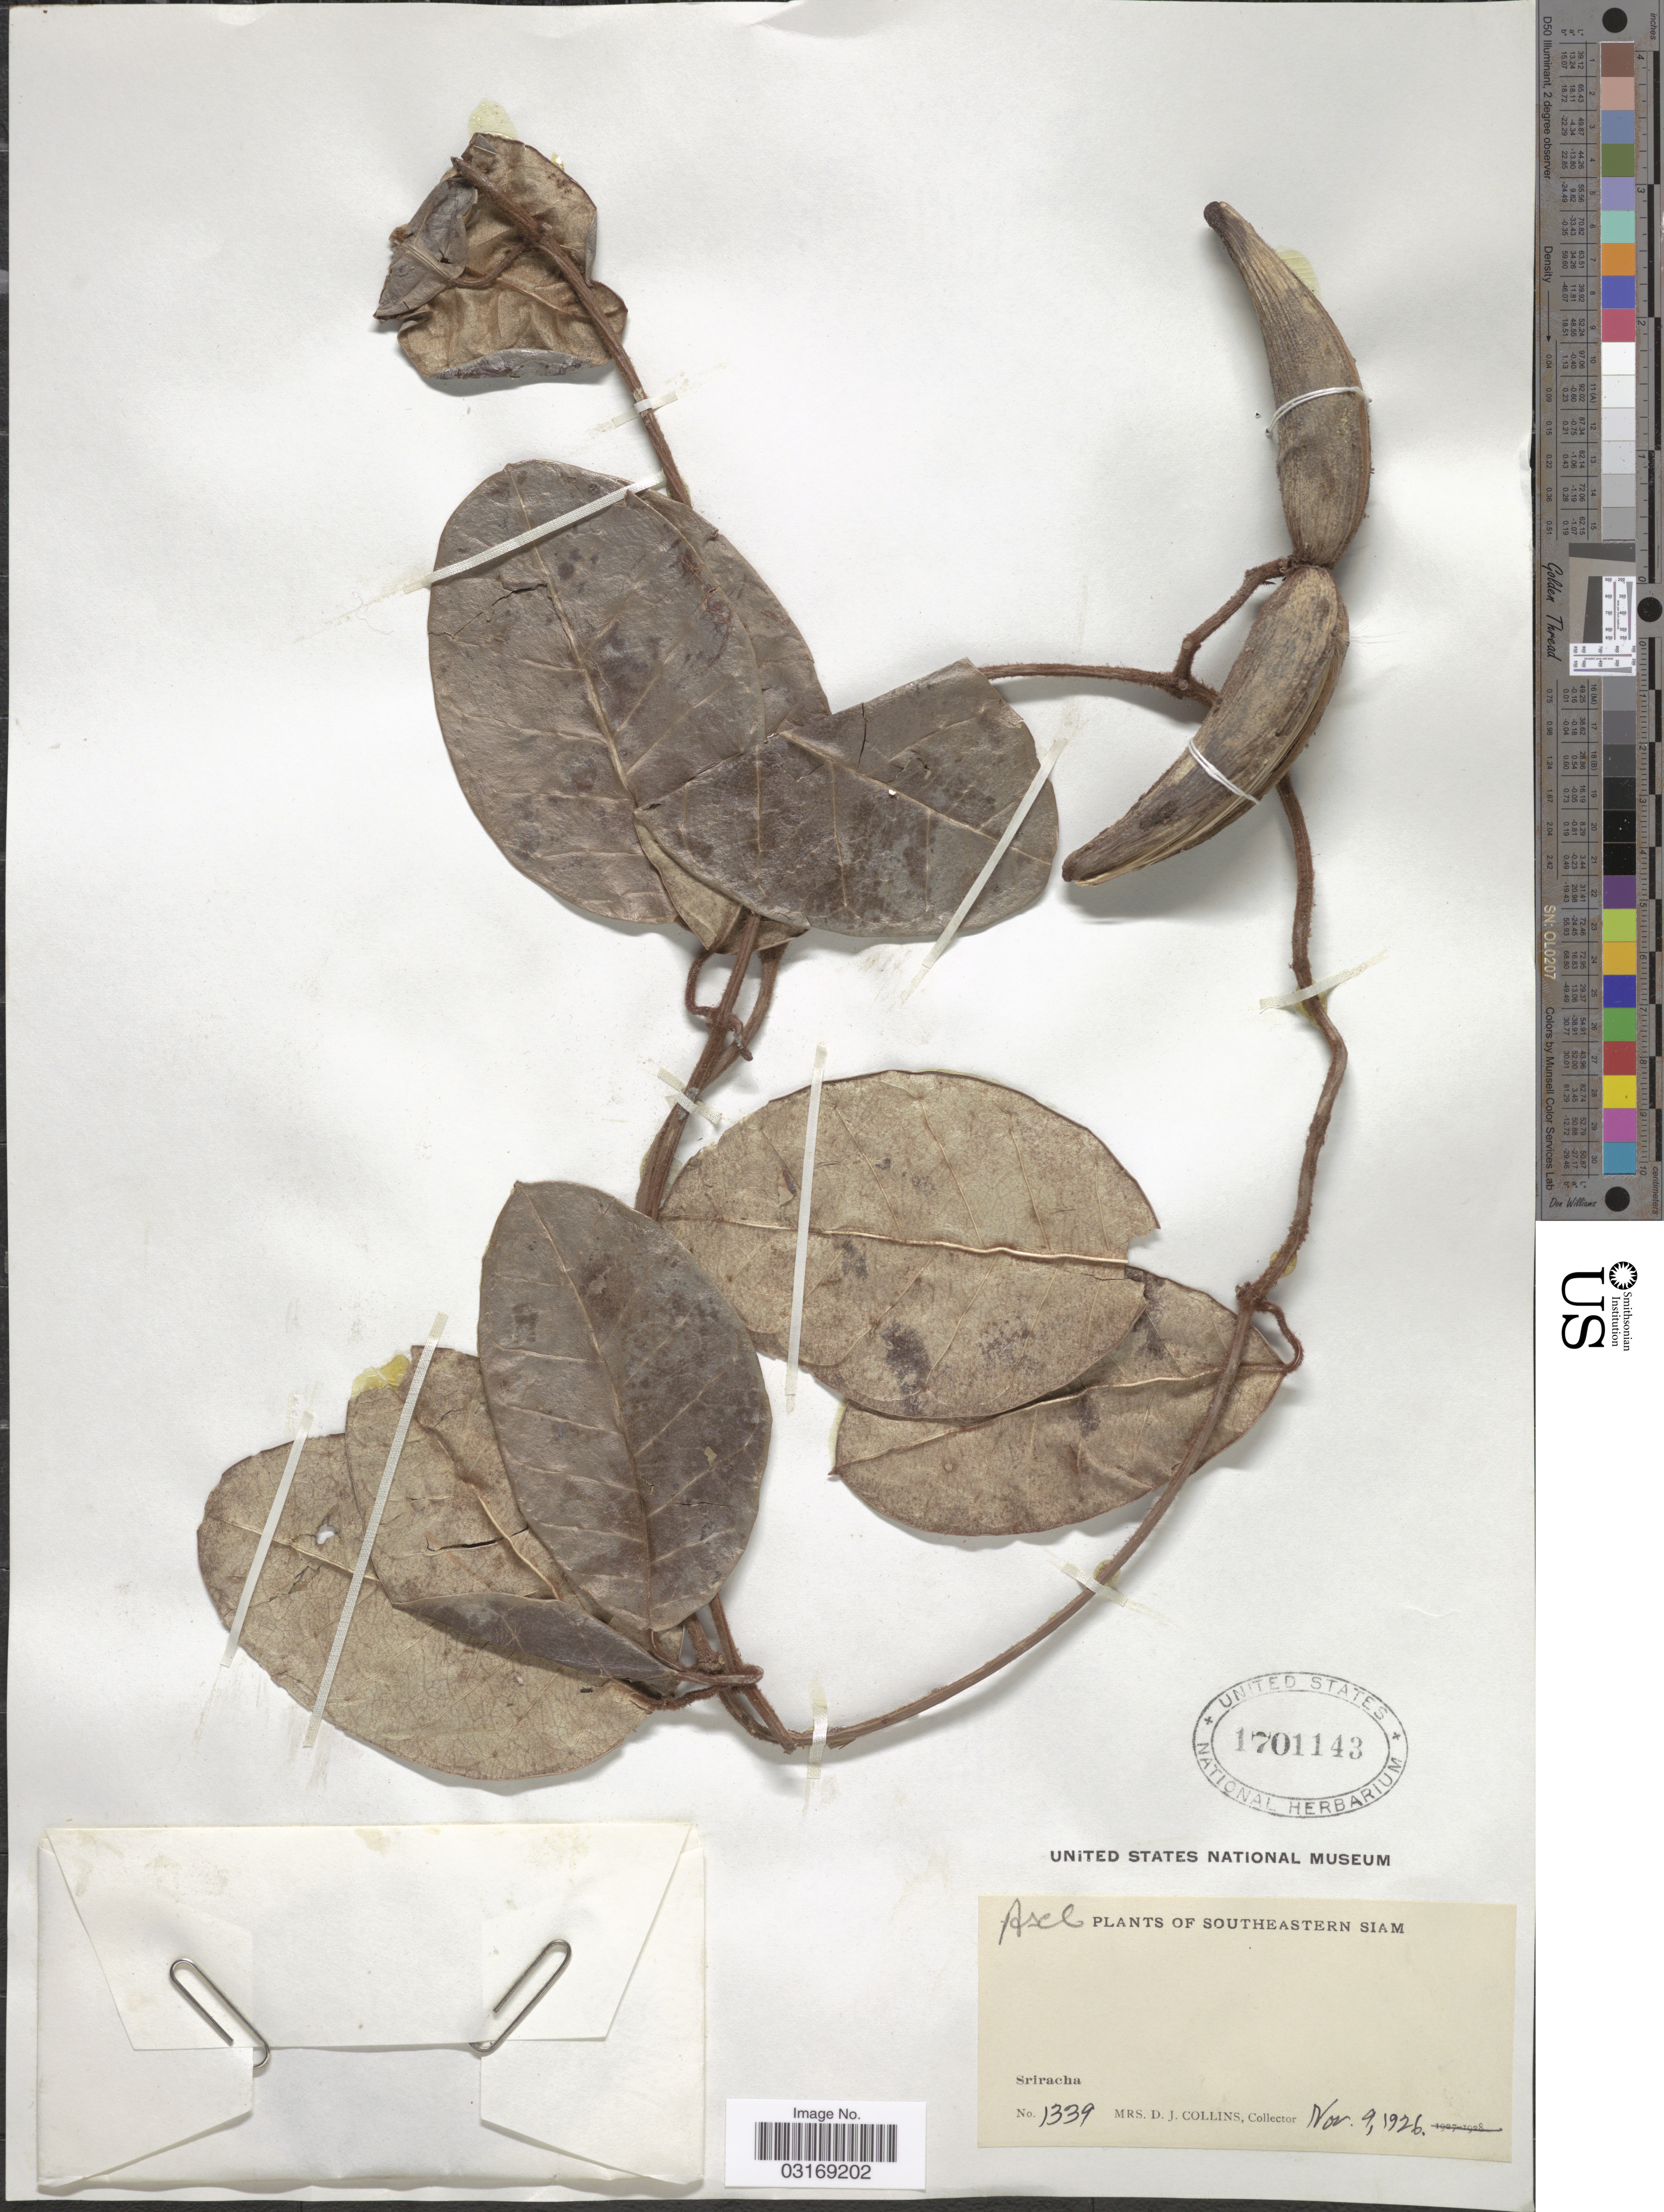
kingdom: Plantae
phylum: Tracheophyta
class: Magnoliopsida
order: Gentianales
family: Apocynaceae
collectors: Mrs. D. J. Collins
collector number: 1339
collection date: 1926-11-09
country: Thailand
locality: Southeastern Siam. Sriracha.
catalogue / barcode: US 1701143